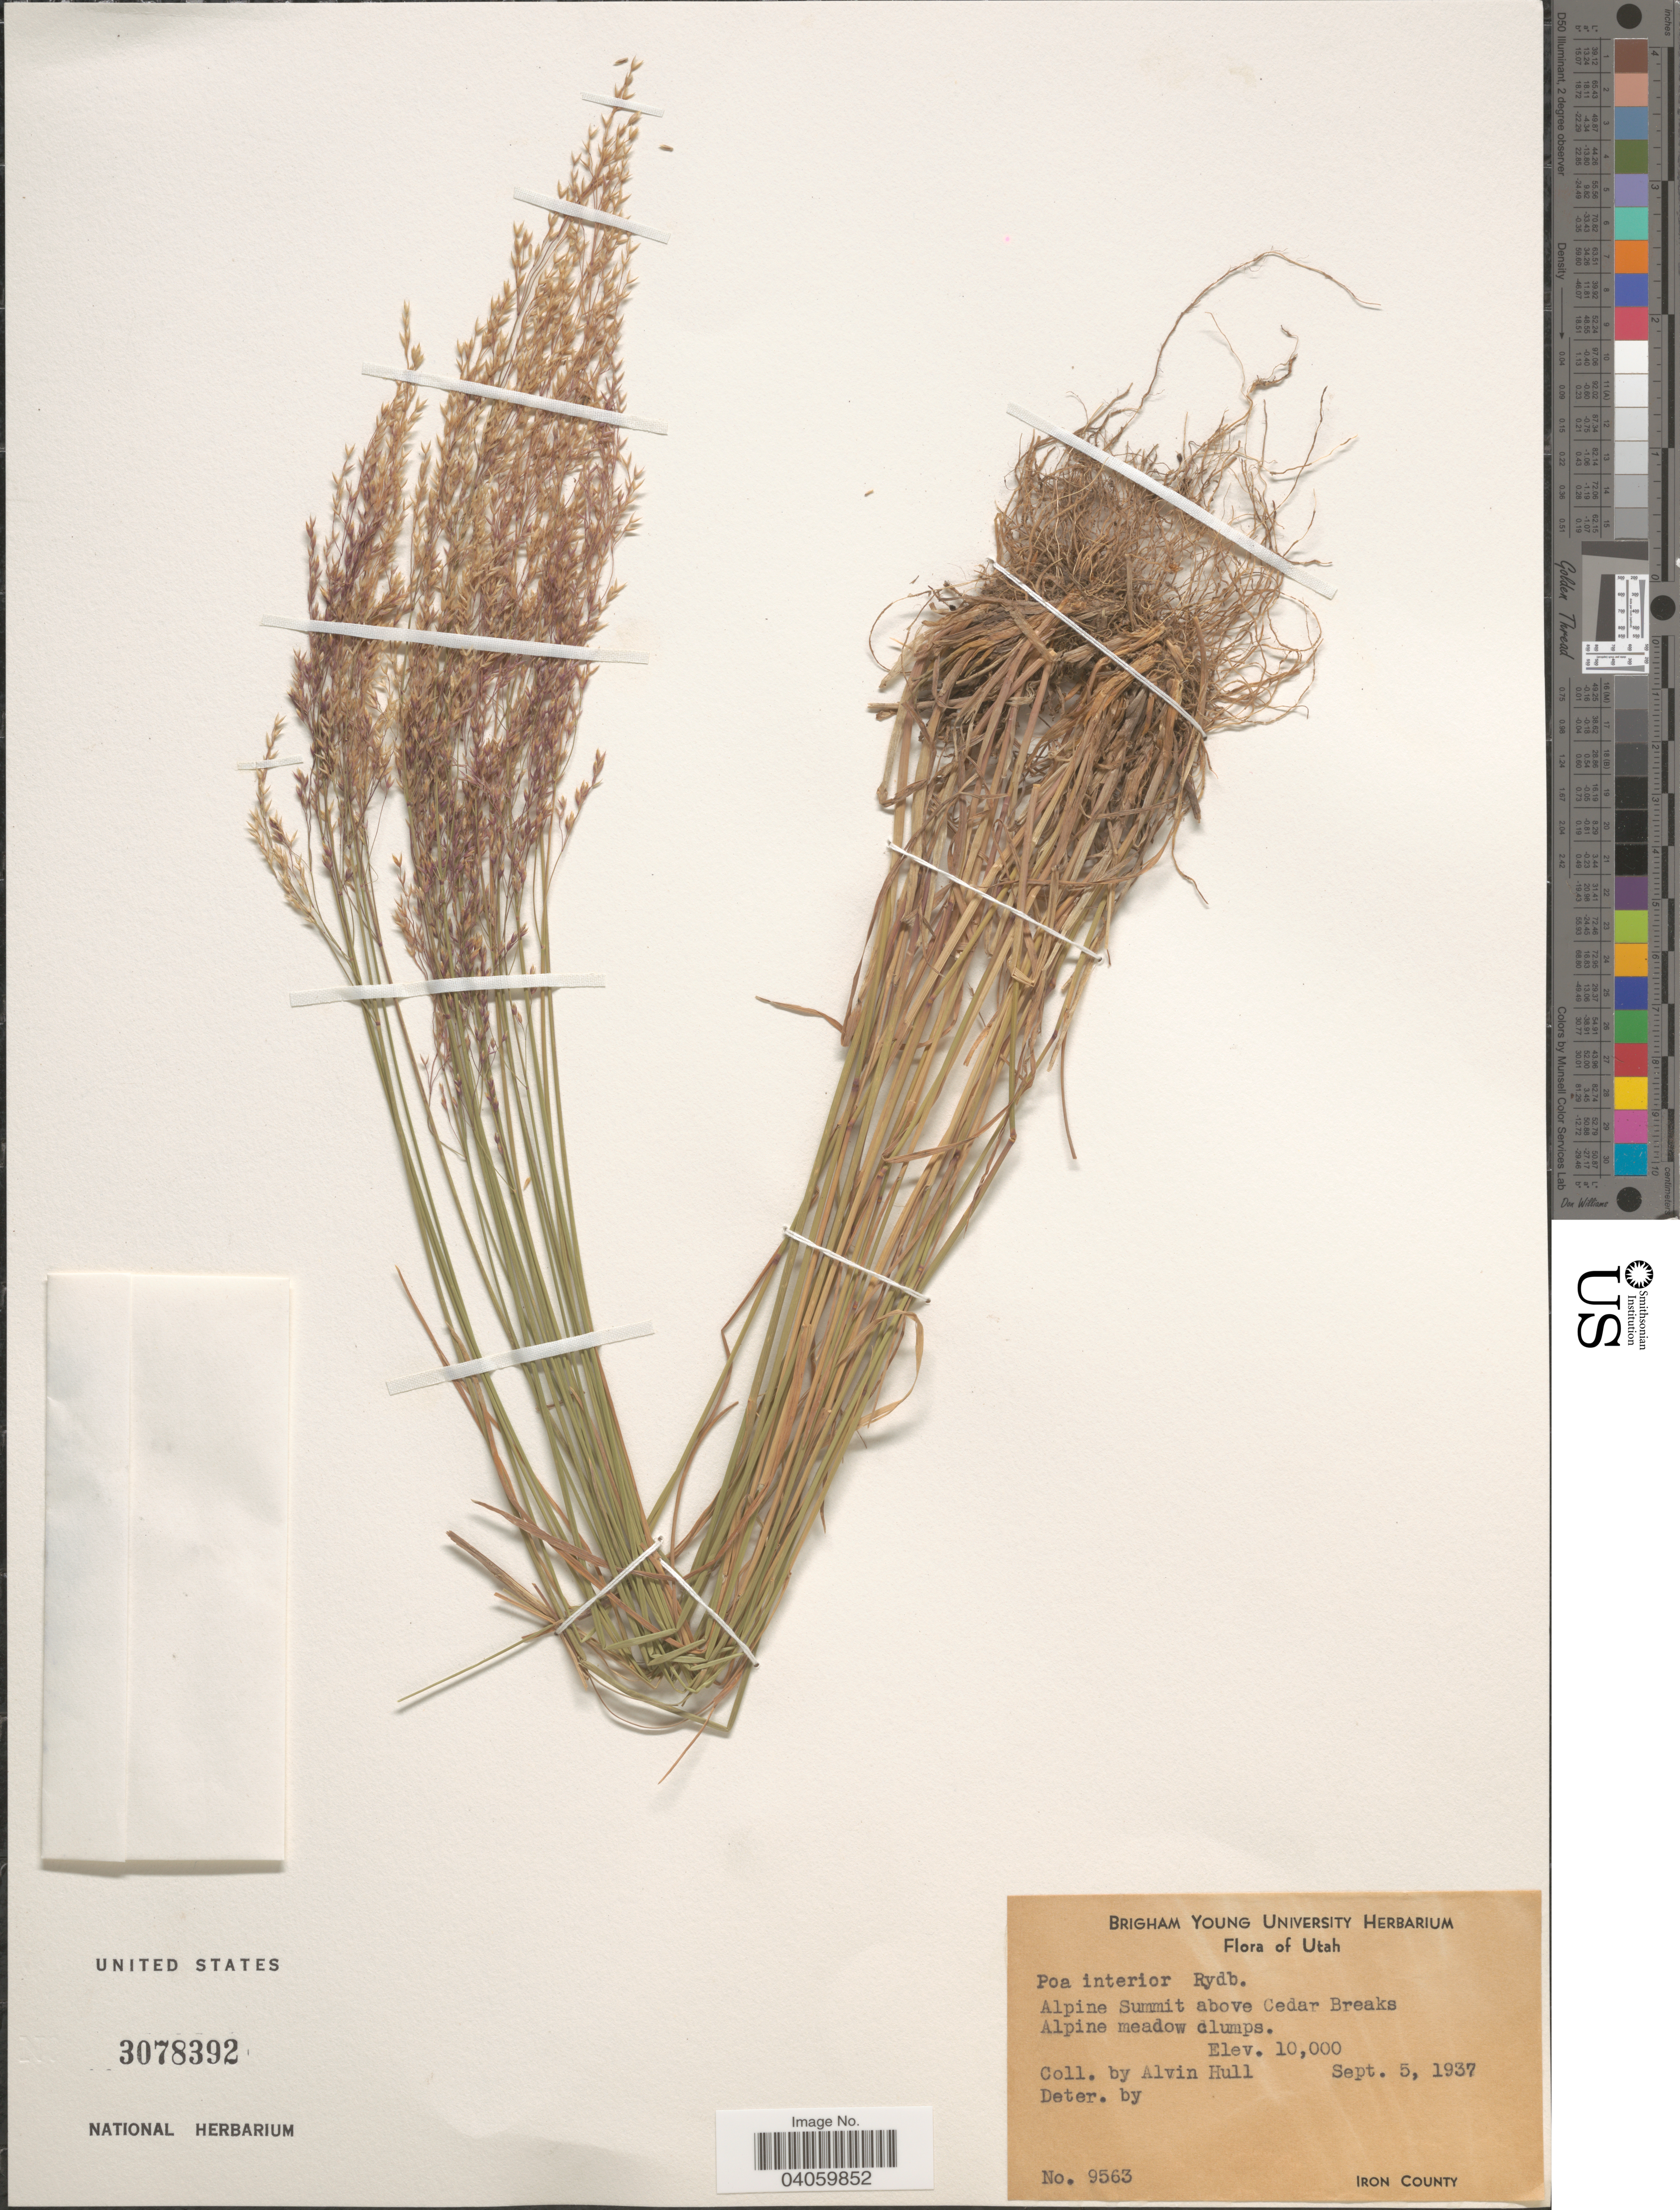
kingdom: Plantae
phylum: Tracheophyta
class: Liliopsida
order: Poales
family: Poaceae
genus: Poa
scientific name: Poa interior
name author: Rydb.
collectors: A. Hull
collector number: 9563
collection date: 1937-09-05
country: United States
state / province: Utah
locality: Alpine Summit above Cedar Breaks. Alpine meadow clumps. Iron County.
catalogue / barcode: US 3078392